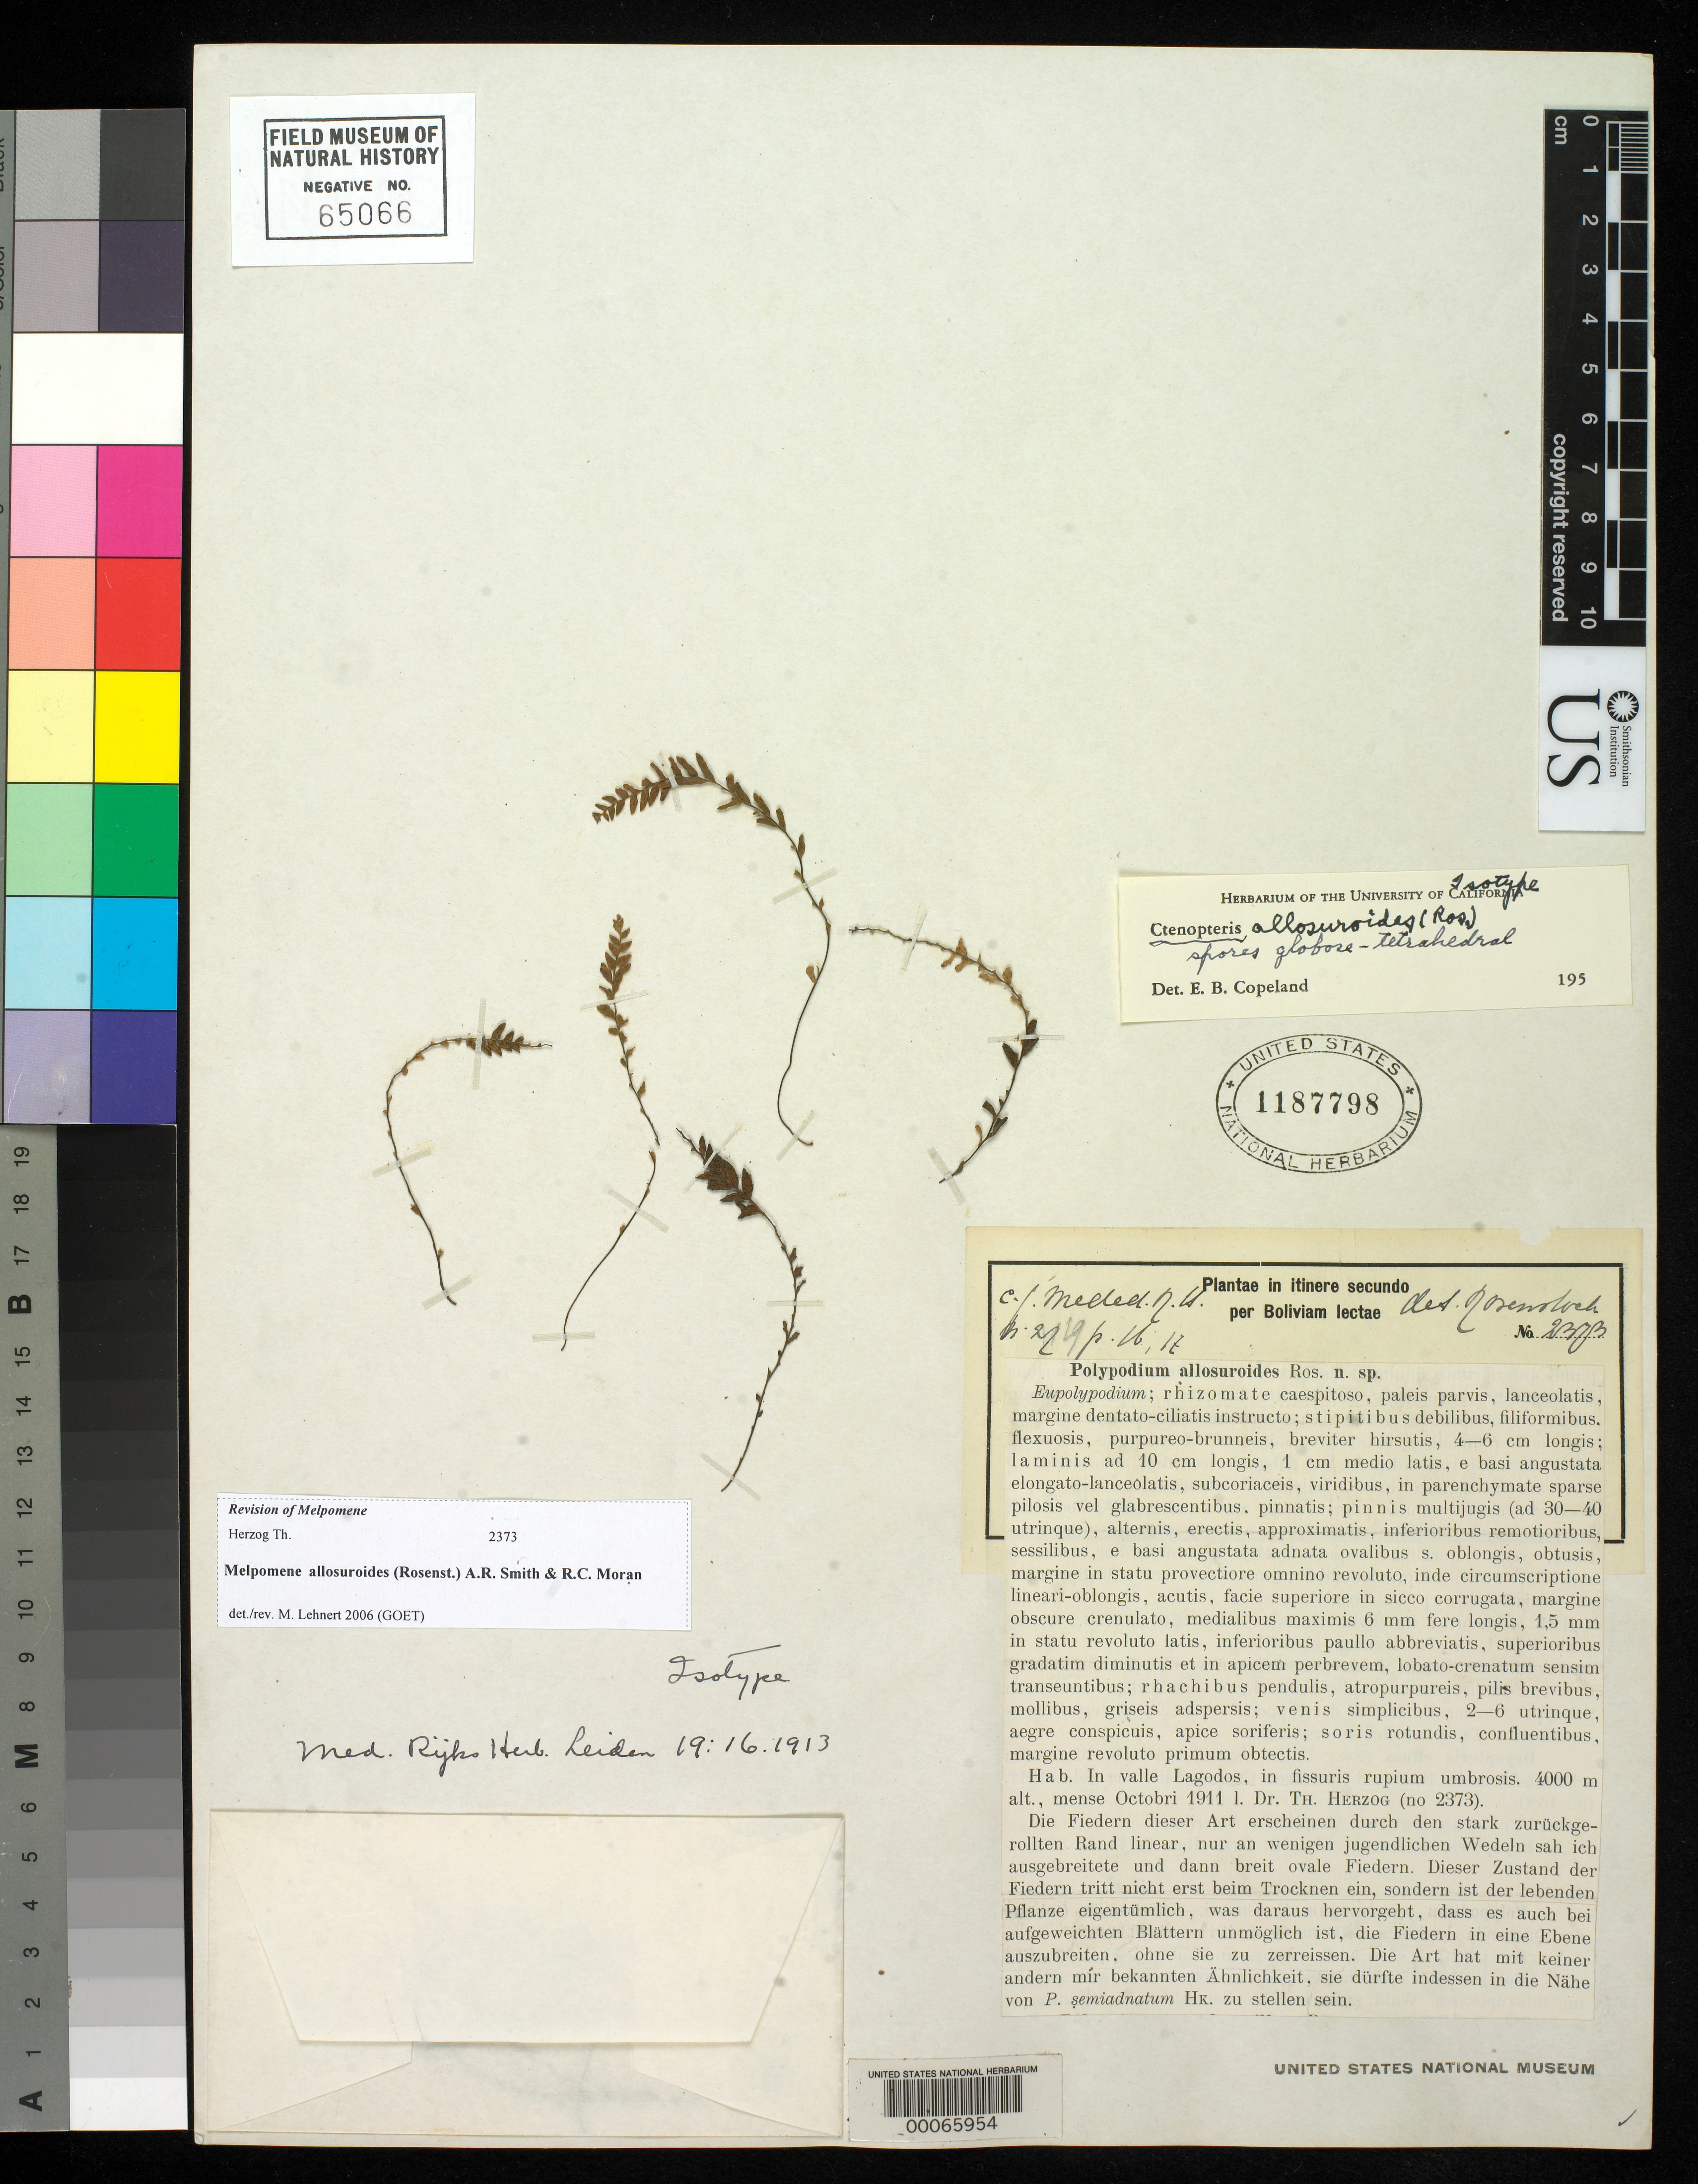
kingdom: Plantae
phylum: Tracheophyta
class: Polypodiopsida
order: Polypodiales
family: Polypodiaceae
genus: Polypodium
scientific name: Polypodium allosuroides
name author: Rosenst.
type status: Isotype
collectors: T. K. J. Herzog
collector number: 2373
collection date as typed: Oct 1914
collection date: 1914-10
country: Bolivia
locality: Lagodos.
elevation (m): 4000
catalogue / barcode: US 1187798